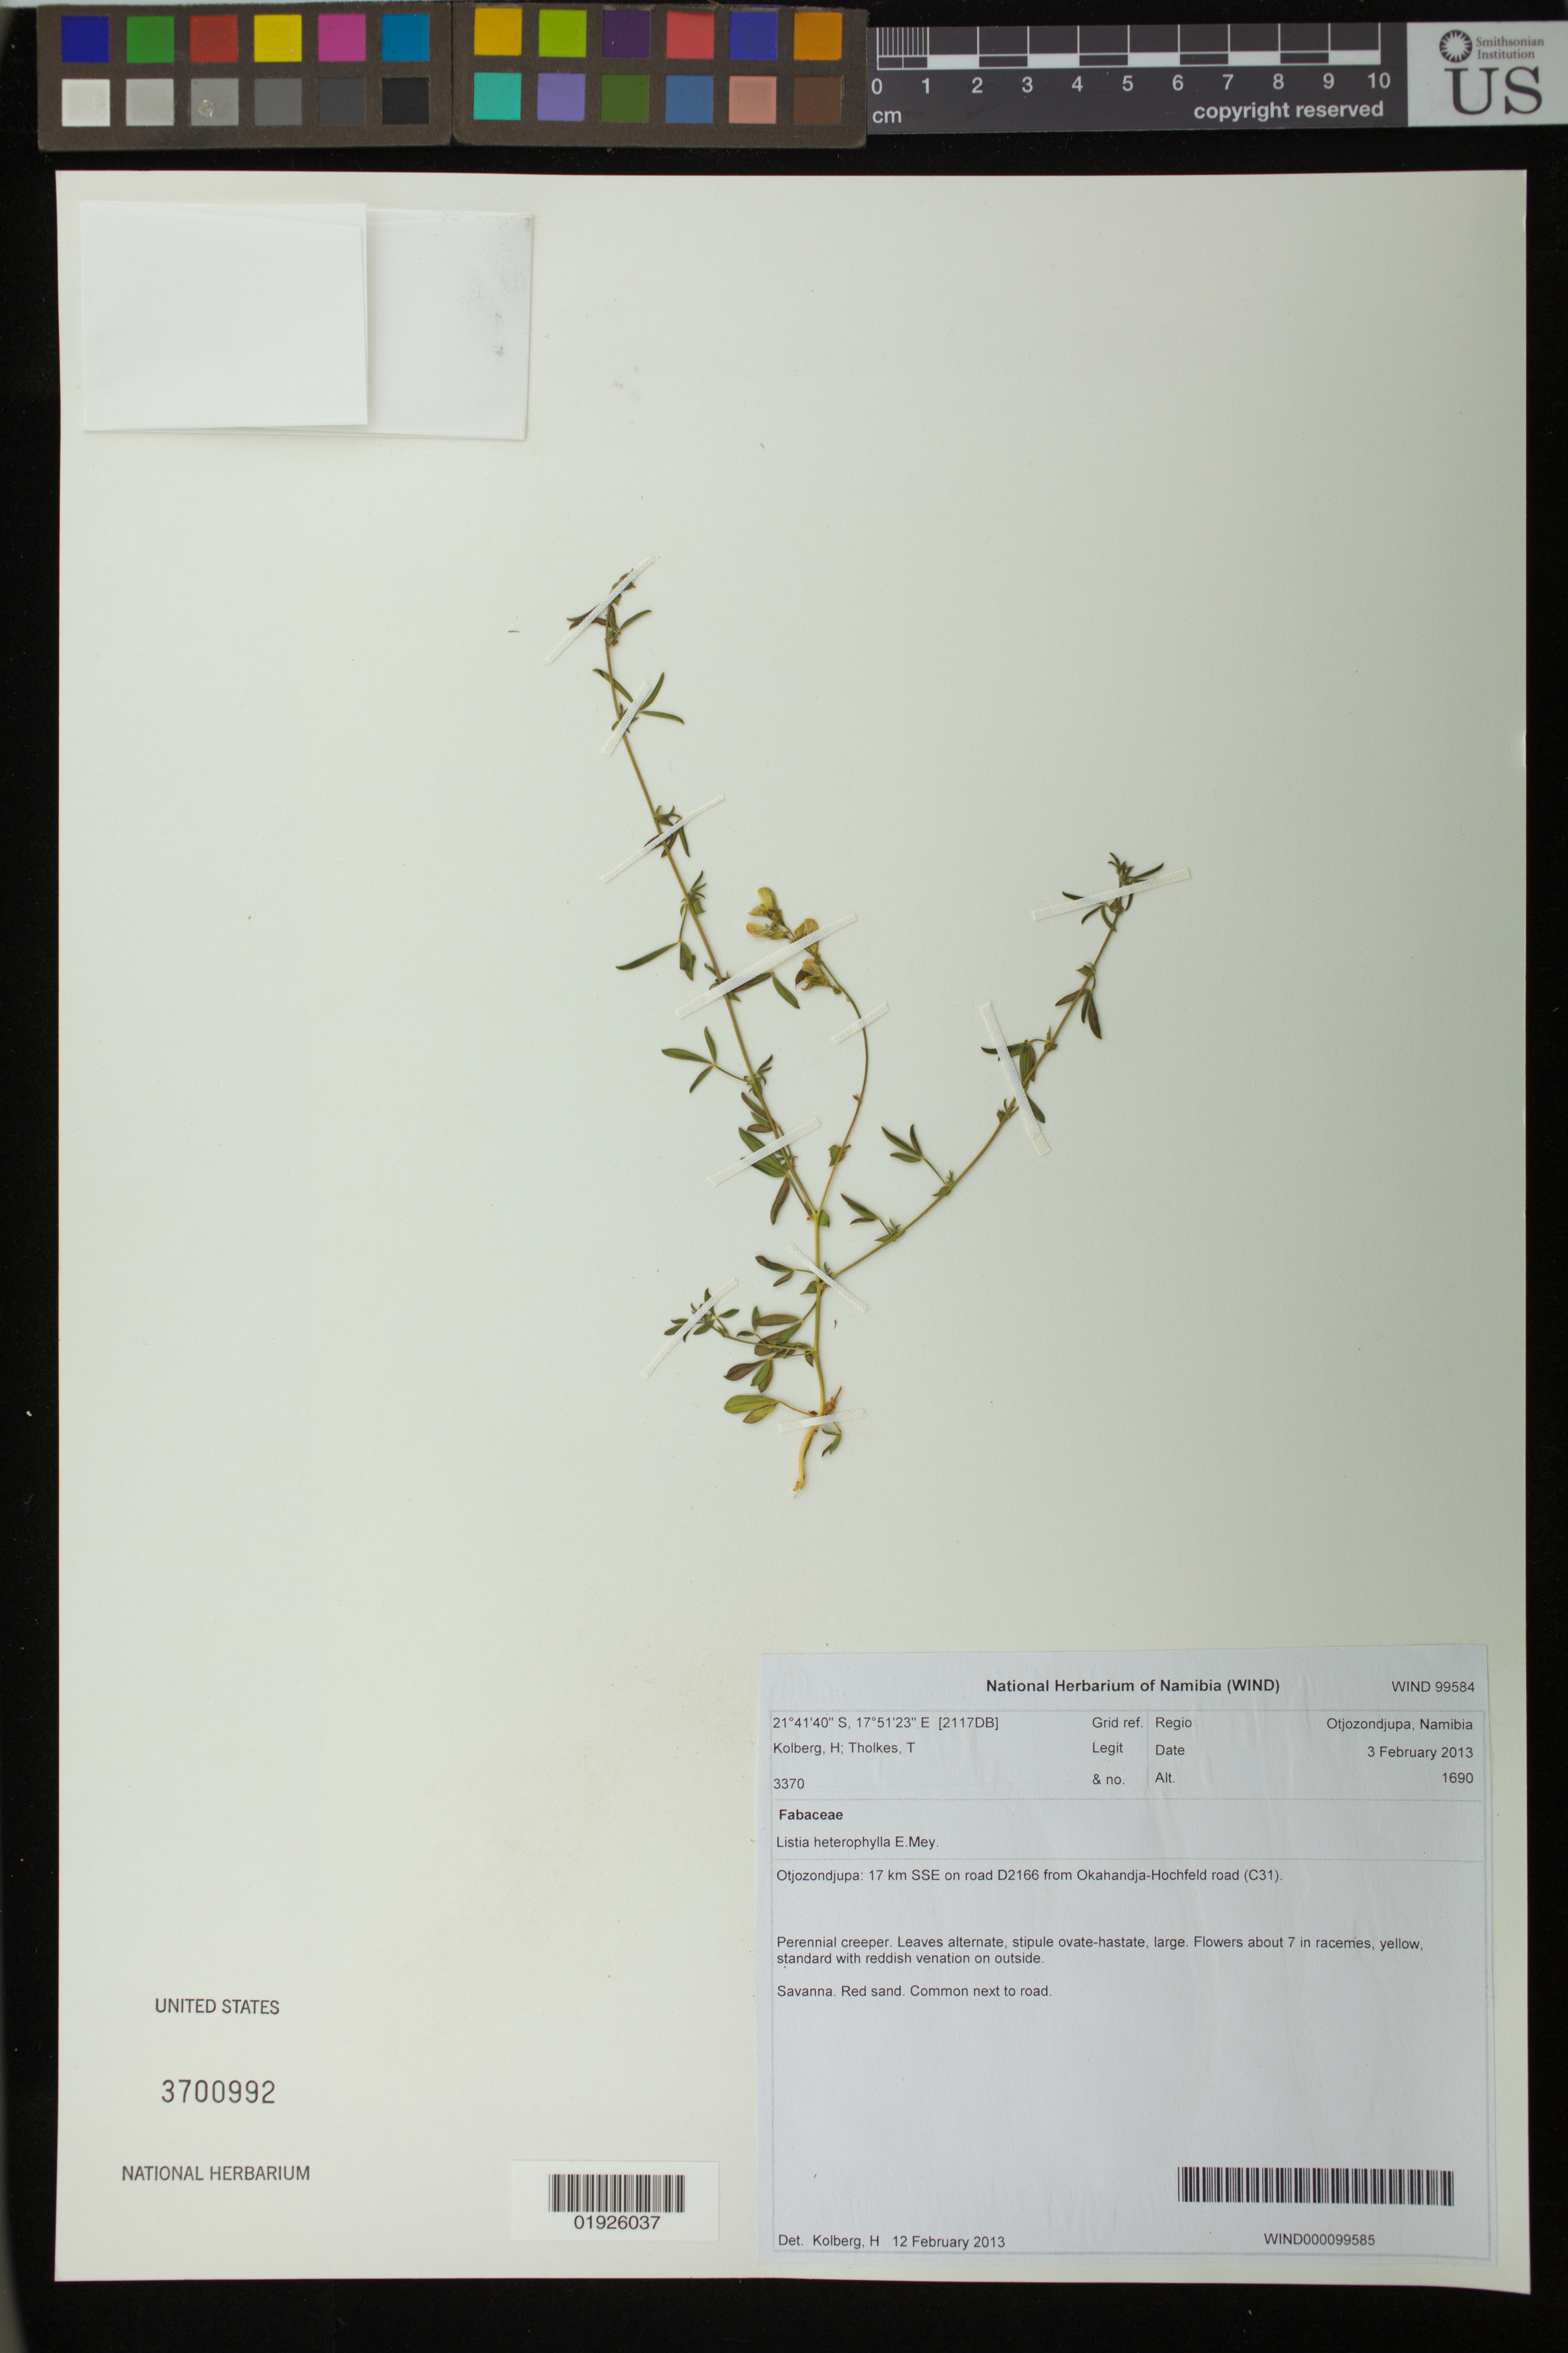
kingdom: Plantae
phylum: Tracheophyta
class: Magnoliopsida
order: Fabales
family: Fabaceae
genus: Listia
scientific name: Listia heterophylla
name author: E. Mey.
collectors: H. H. Kolberg & T. Tholkes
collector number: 3370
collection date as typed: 3 February 2013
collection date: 2013-02-03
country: Namibia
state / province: Otjozondjupa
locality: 17 km SSE on road D2166 from Okahandja-Hochfeld road (C31)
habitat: Savanna. Red Sand. Common next to road.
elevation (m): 1690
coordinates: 21 41 40 S, 17 51 23 E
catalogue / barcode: US 3700992